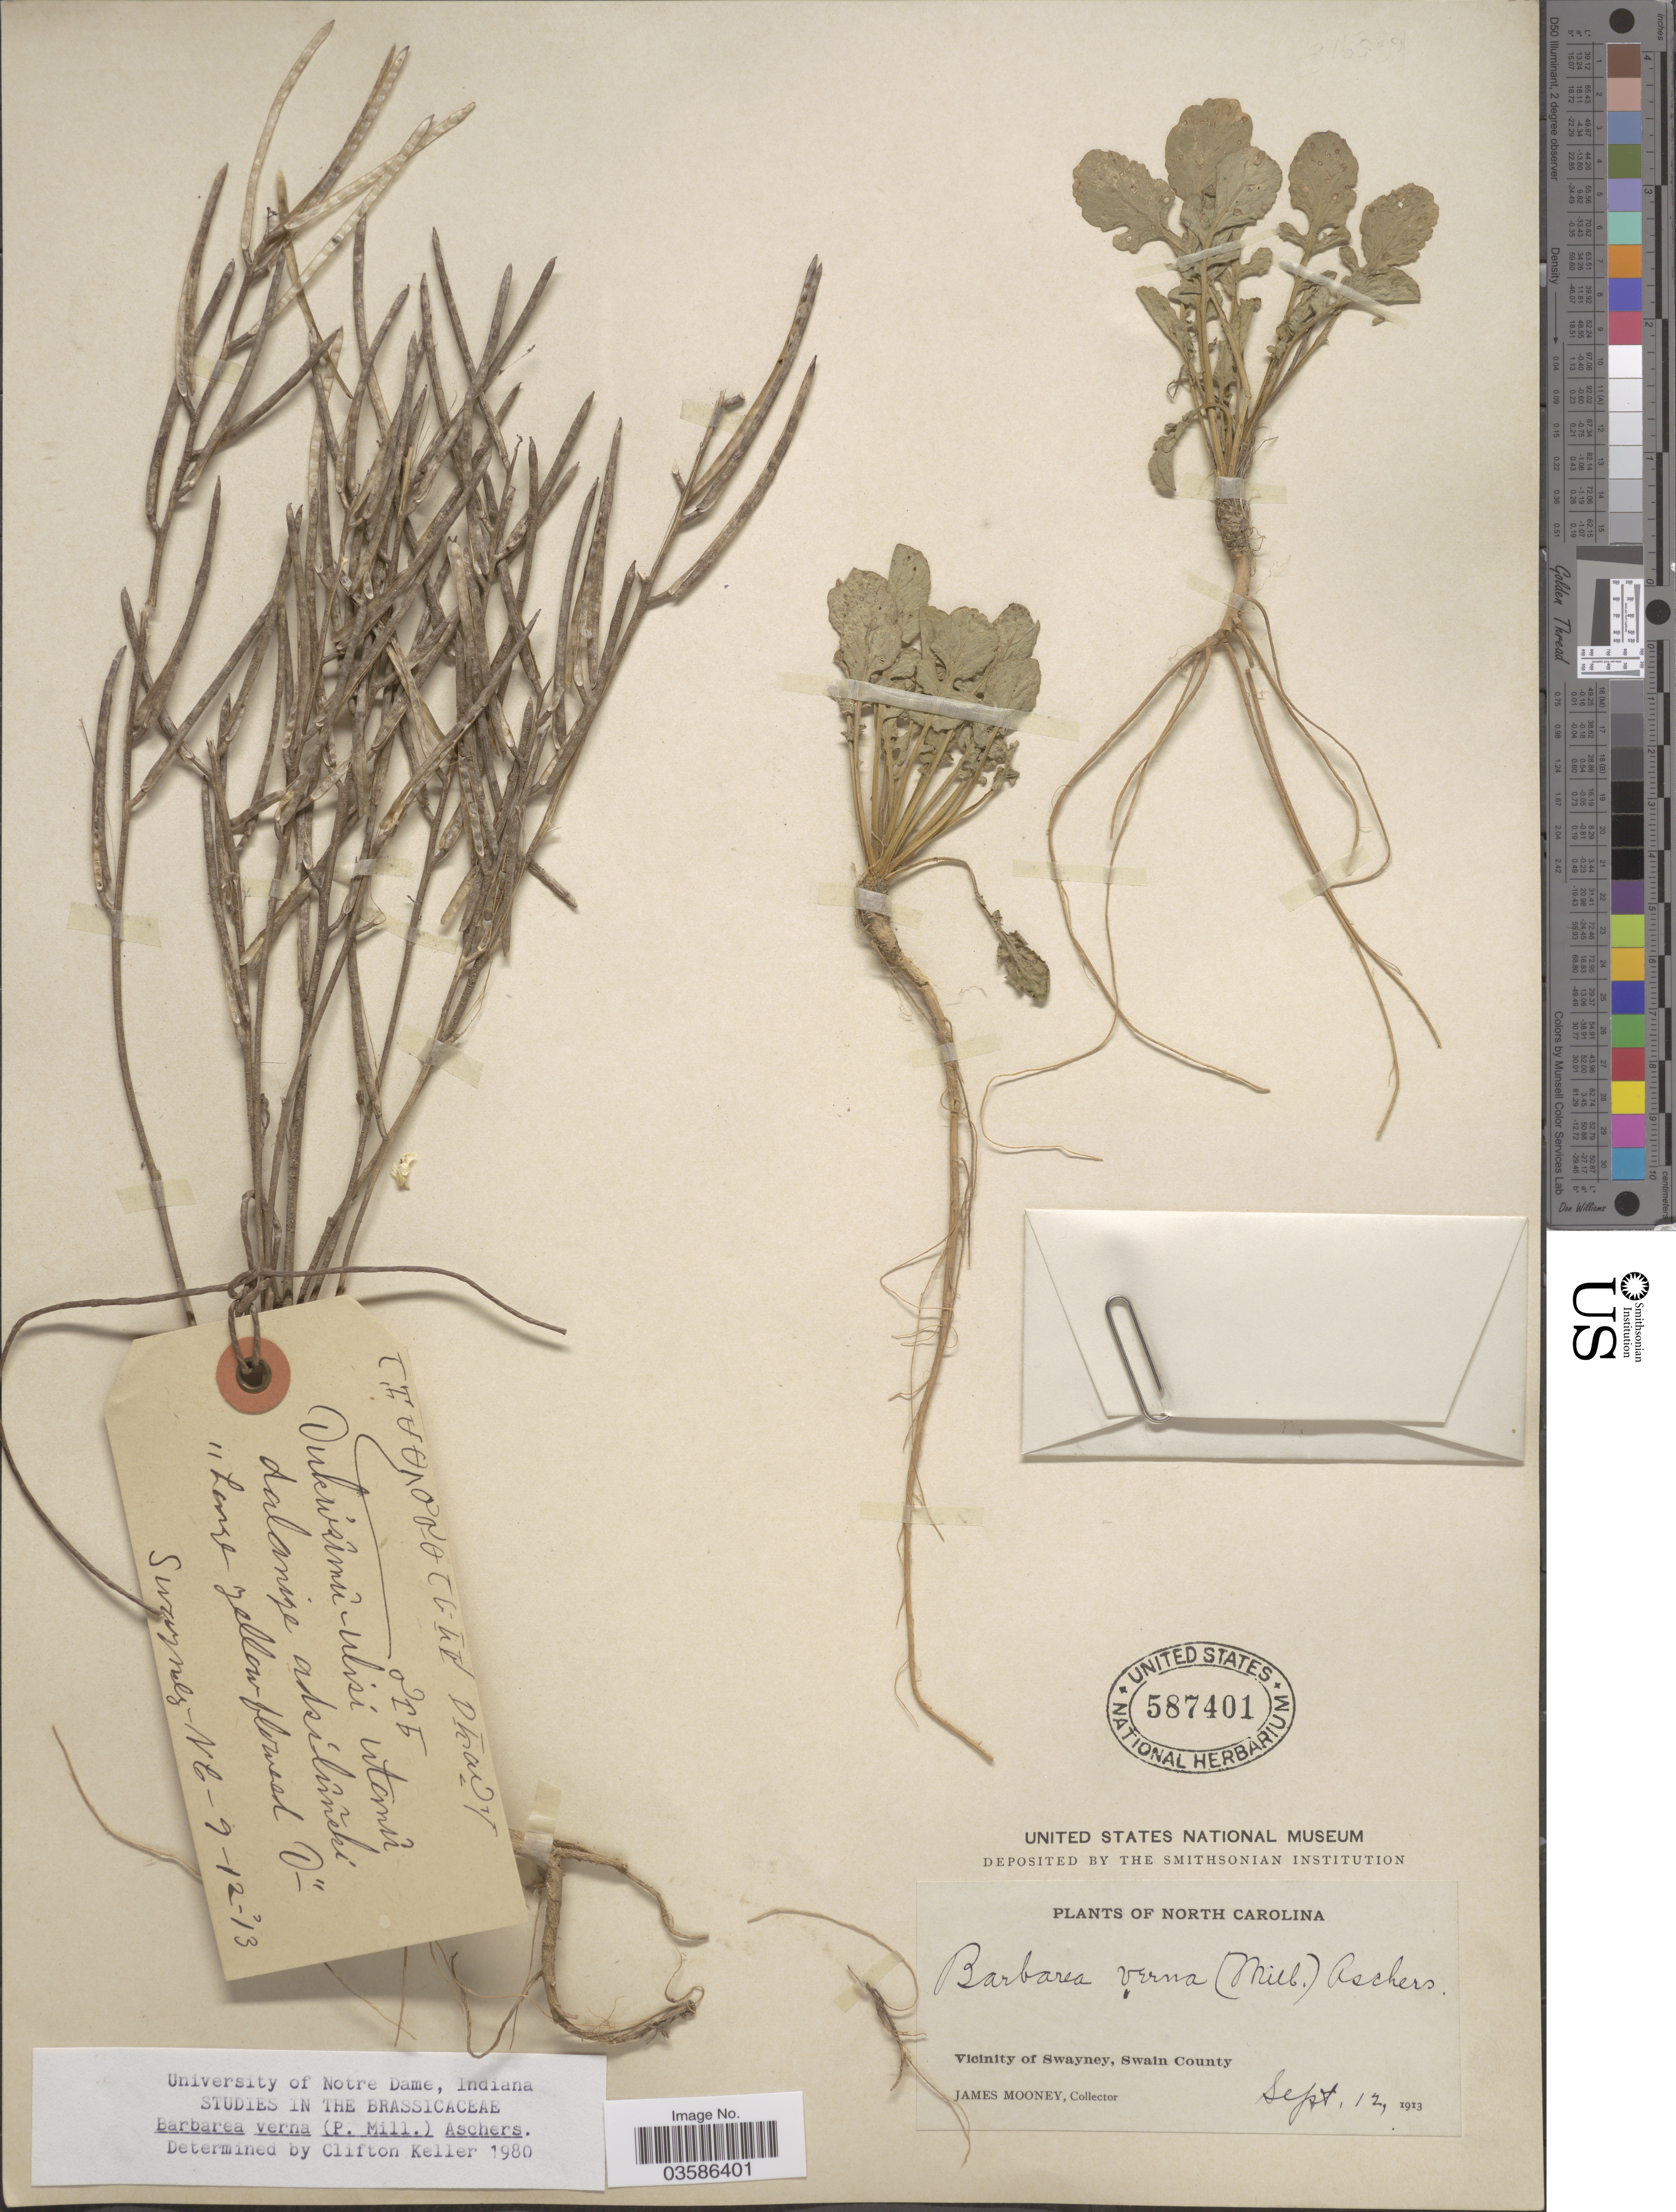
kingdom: Plantae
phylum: Tracheophyta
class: Magnoliopsida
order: Brassicales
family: Brassicaceae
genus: Barbarea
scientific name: Barbarea verna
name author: (Mill.) Asch.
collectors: J. Mooney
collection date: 1913-09-12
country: United States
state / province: North Carolina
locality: Vicinity of Swayney, Swain County.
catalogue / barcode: US 587401